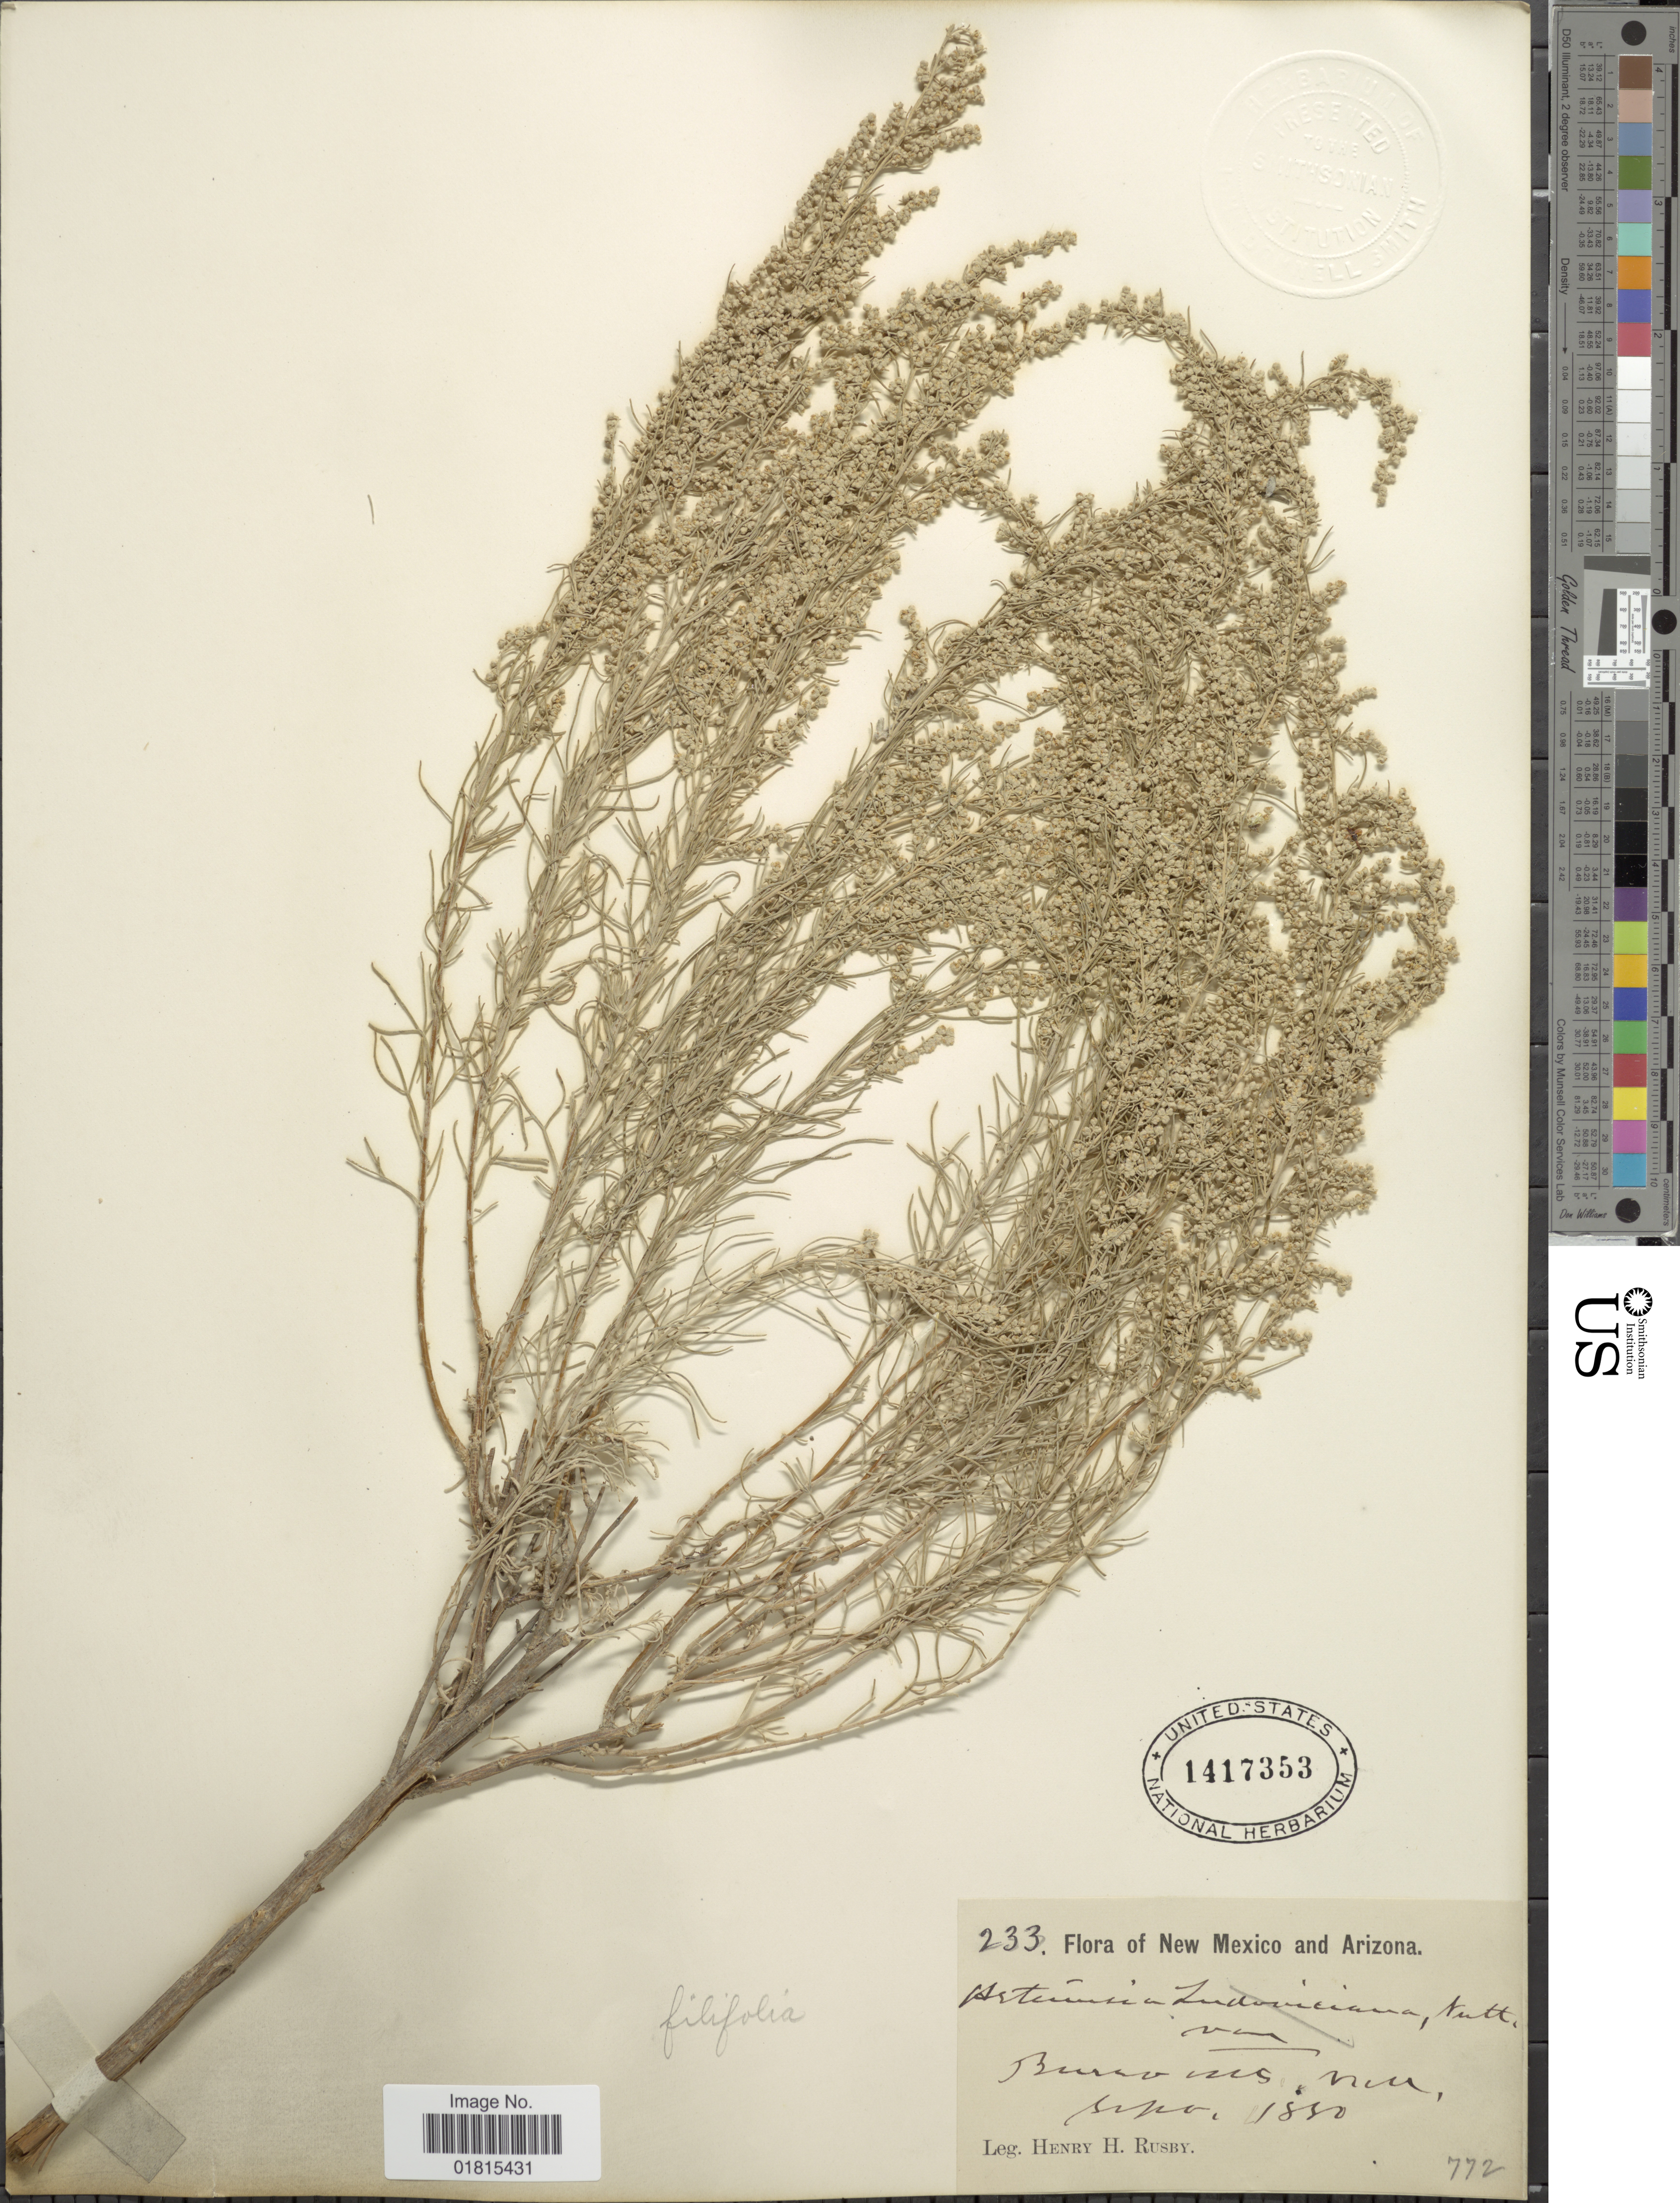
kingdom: Plantae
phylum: Tracheophyta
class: Magnoliopsida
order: Asterales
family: Asteraceae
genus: Artemisia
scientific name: Artemisia filifolia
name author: Torr.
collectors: H. H. Rusby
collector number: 233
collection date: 1880-09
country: United States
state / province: New Mexico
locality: Burro Mts., N.M.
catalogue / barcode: US 1417353